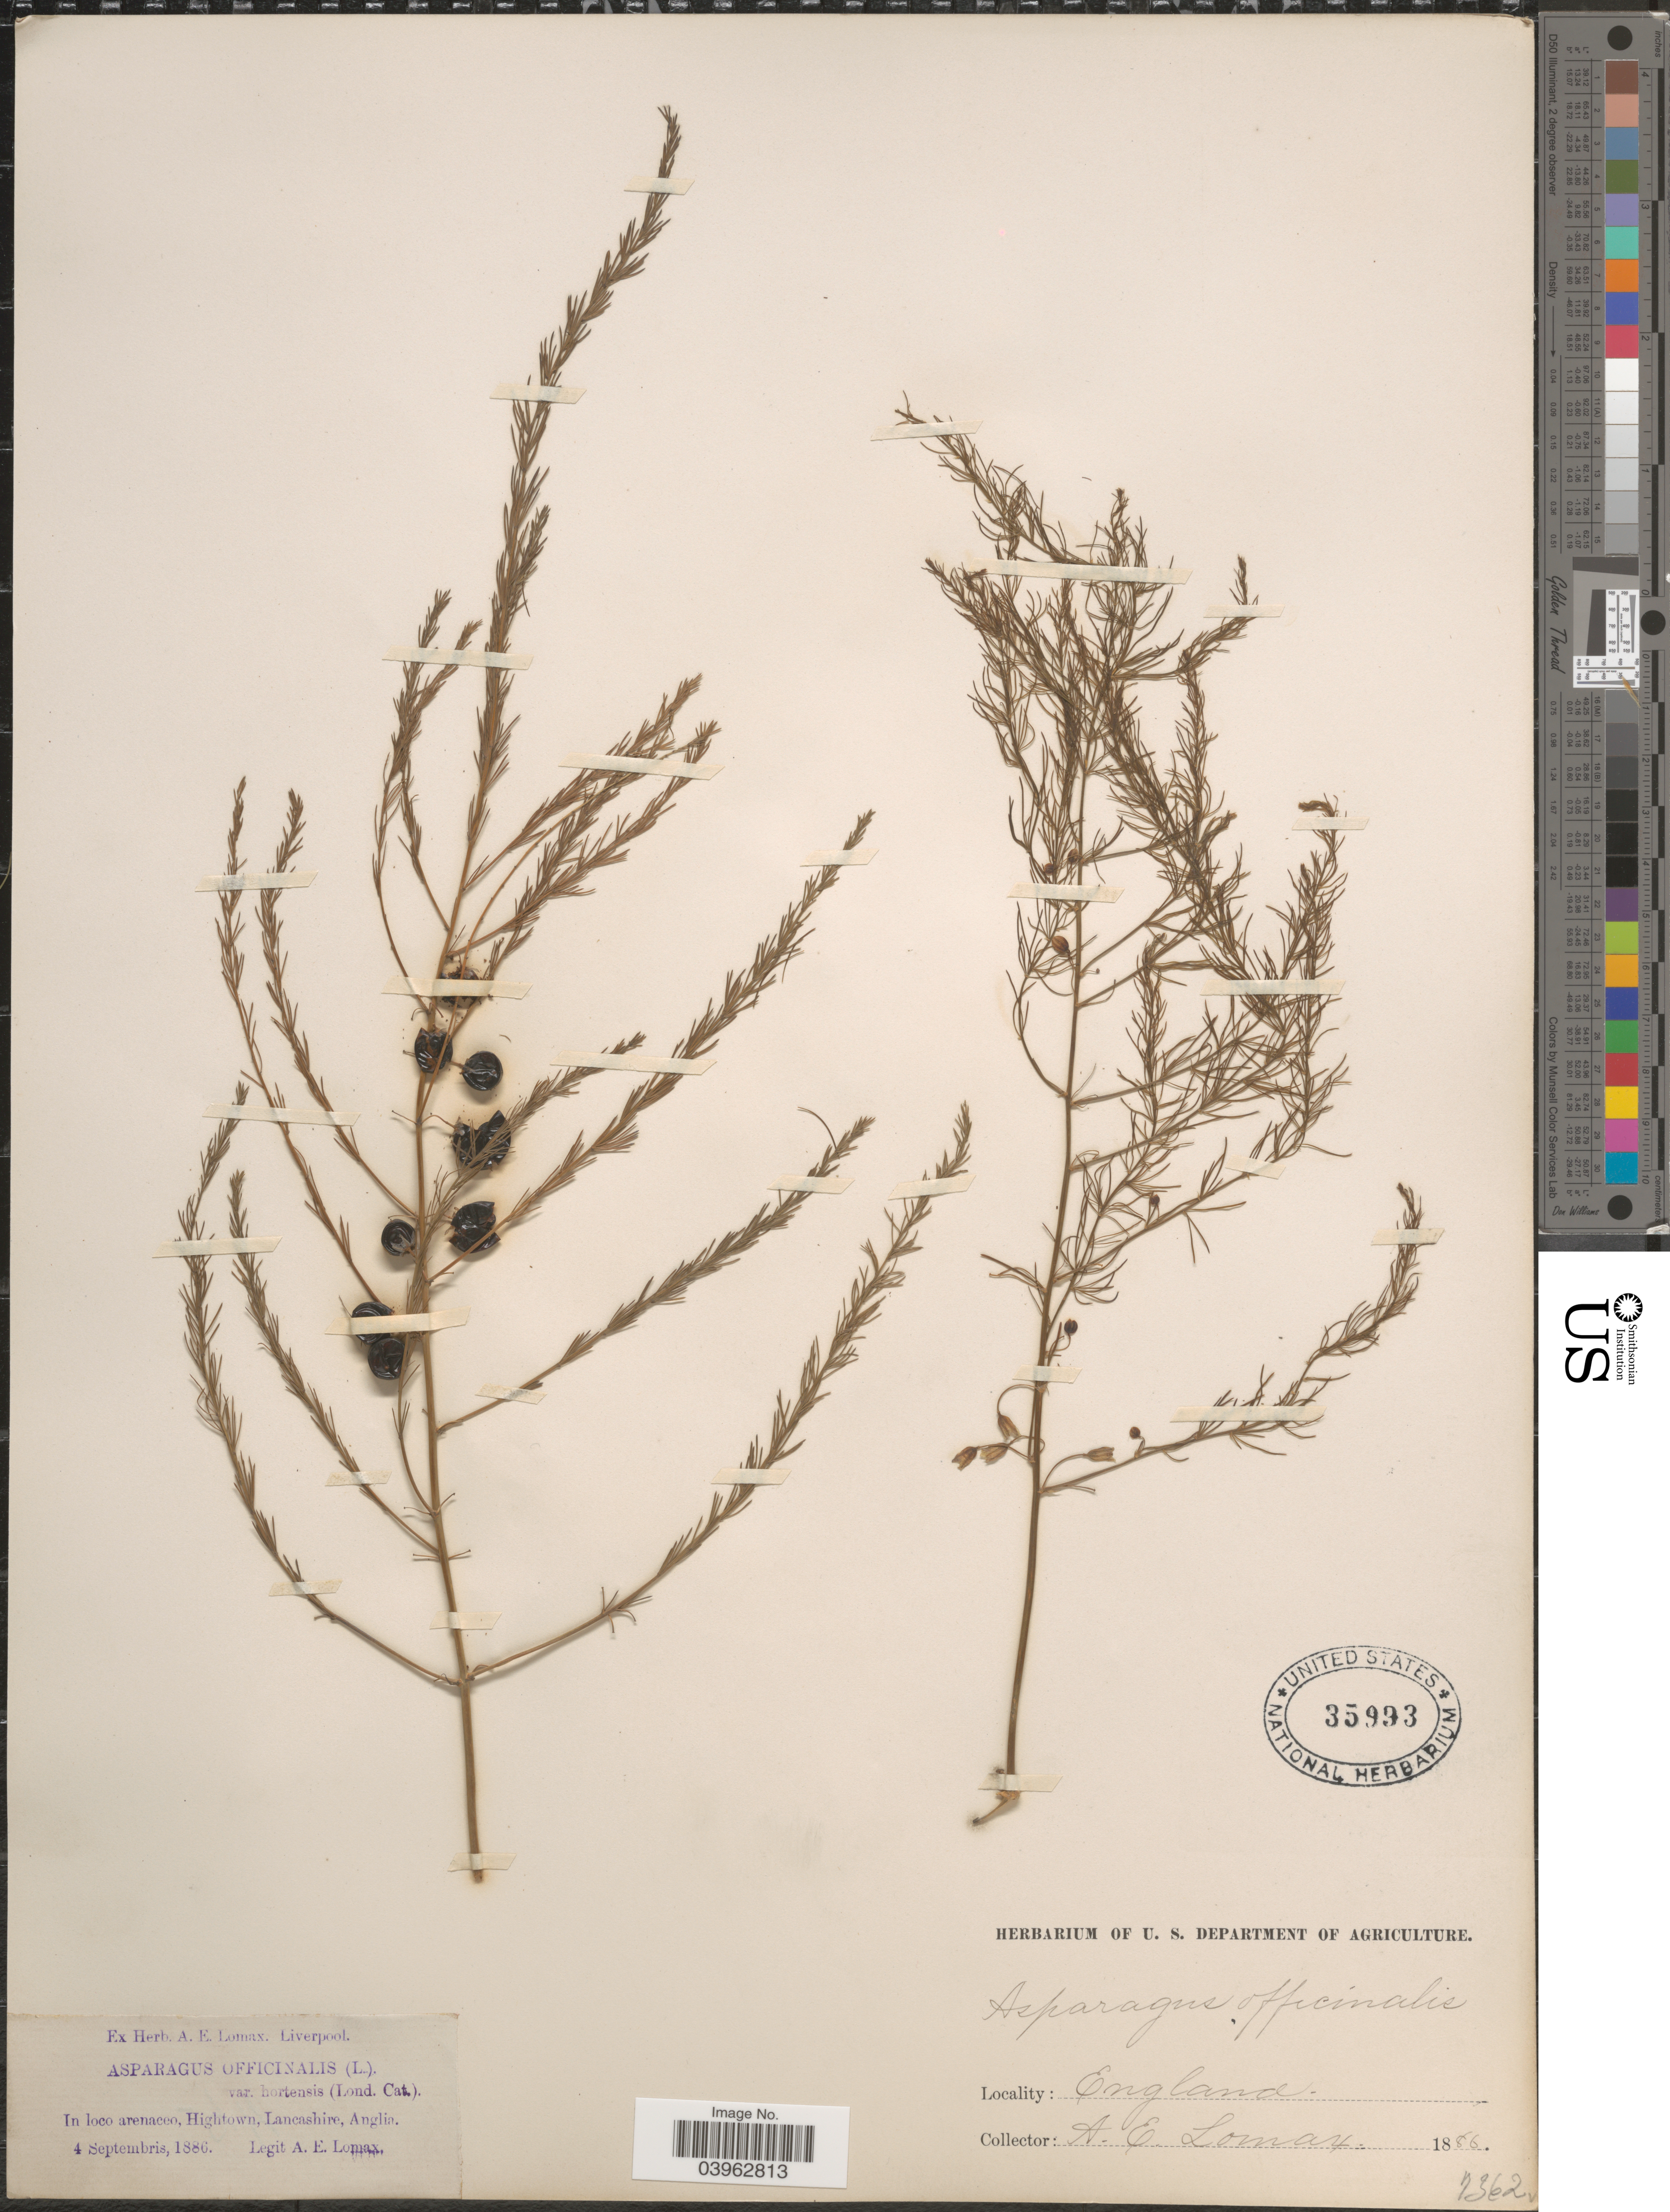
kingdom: Plantae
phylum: Tracheophyta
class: Liliopsida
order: Asparagales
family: Asparagaceae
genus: Asparagus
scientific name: Asparagus officinalis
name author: L.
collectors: A. Lomax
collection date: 1886-09-04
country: United Kingdom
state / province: England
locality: In loco arenaceo, Hightown, Lancashire, Anglia.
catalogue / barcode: US 35993